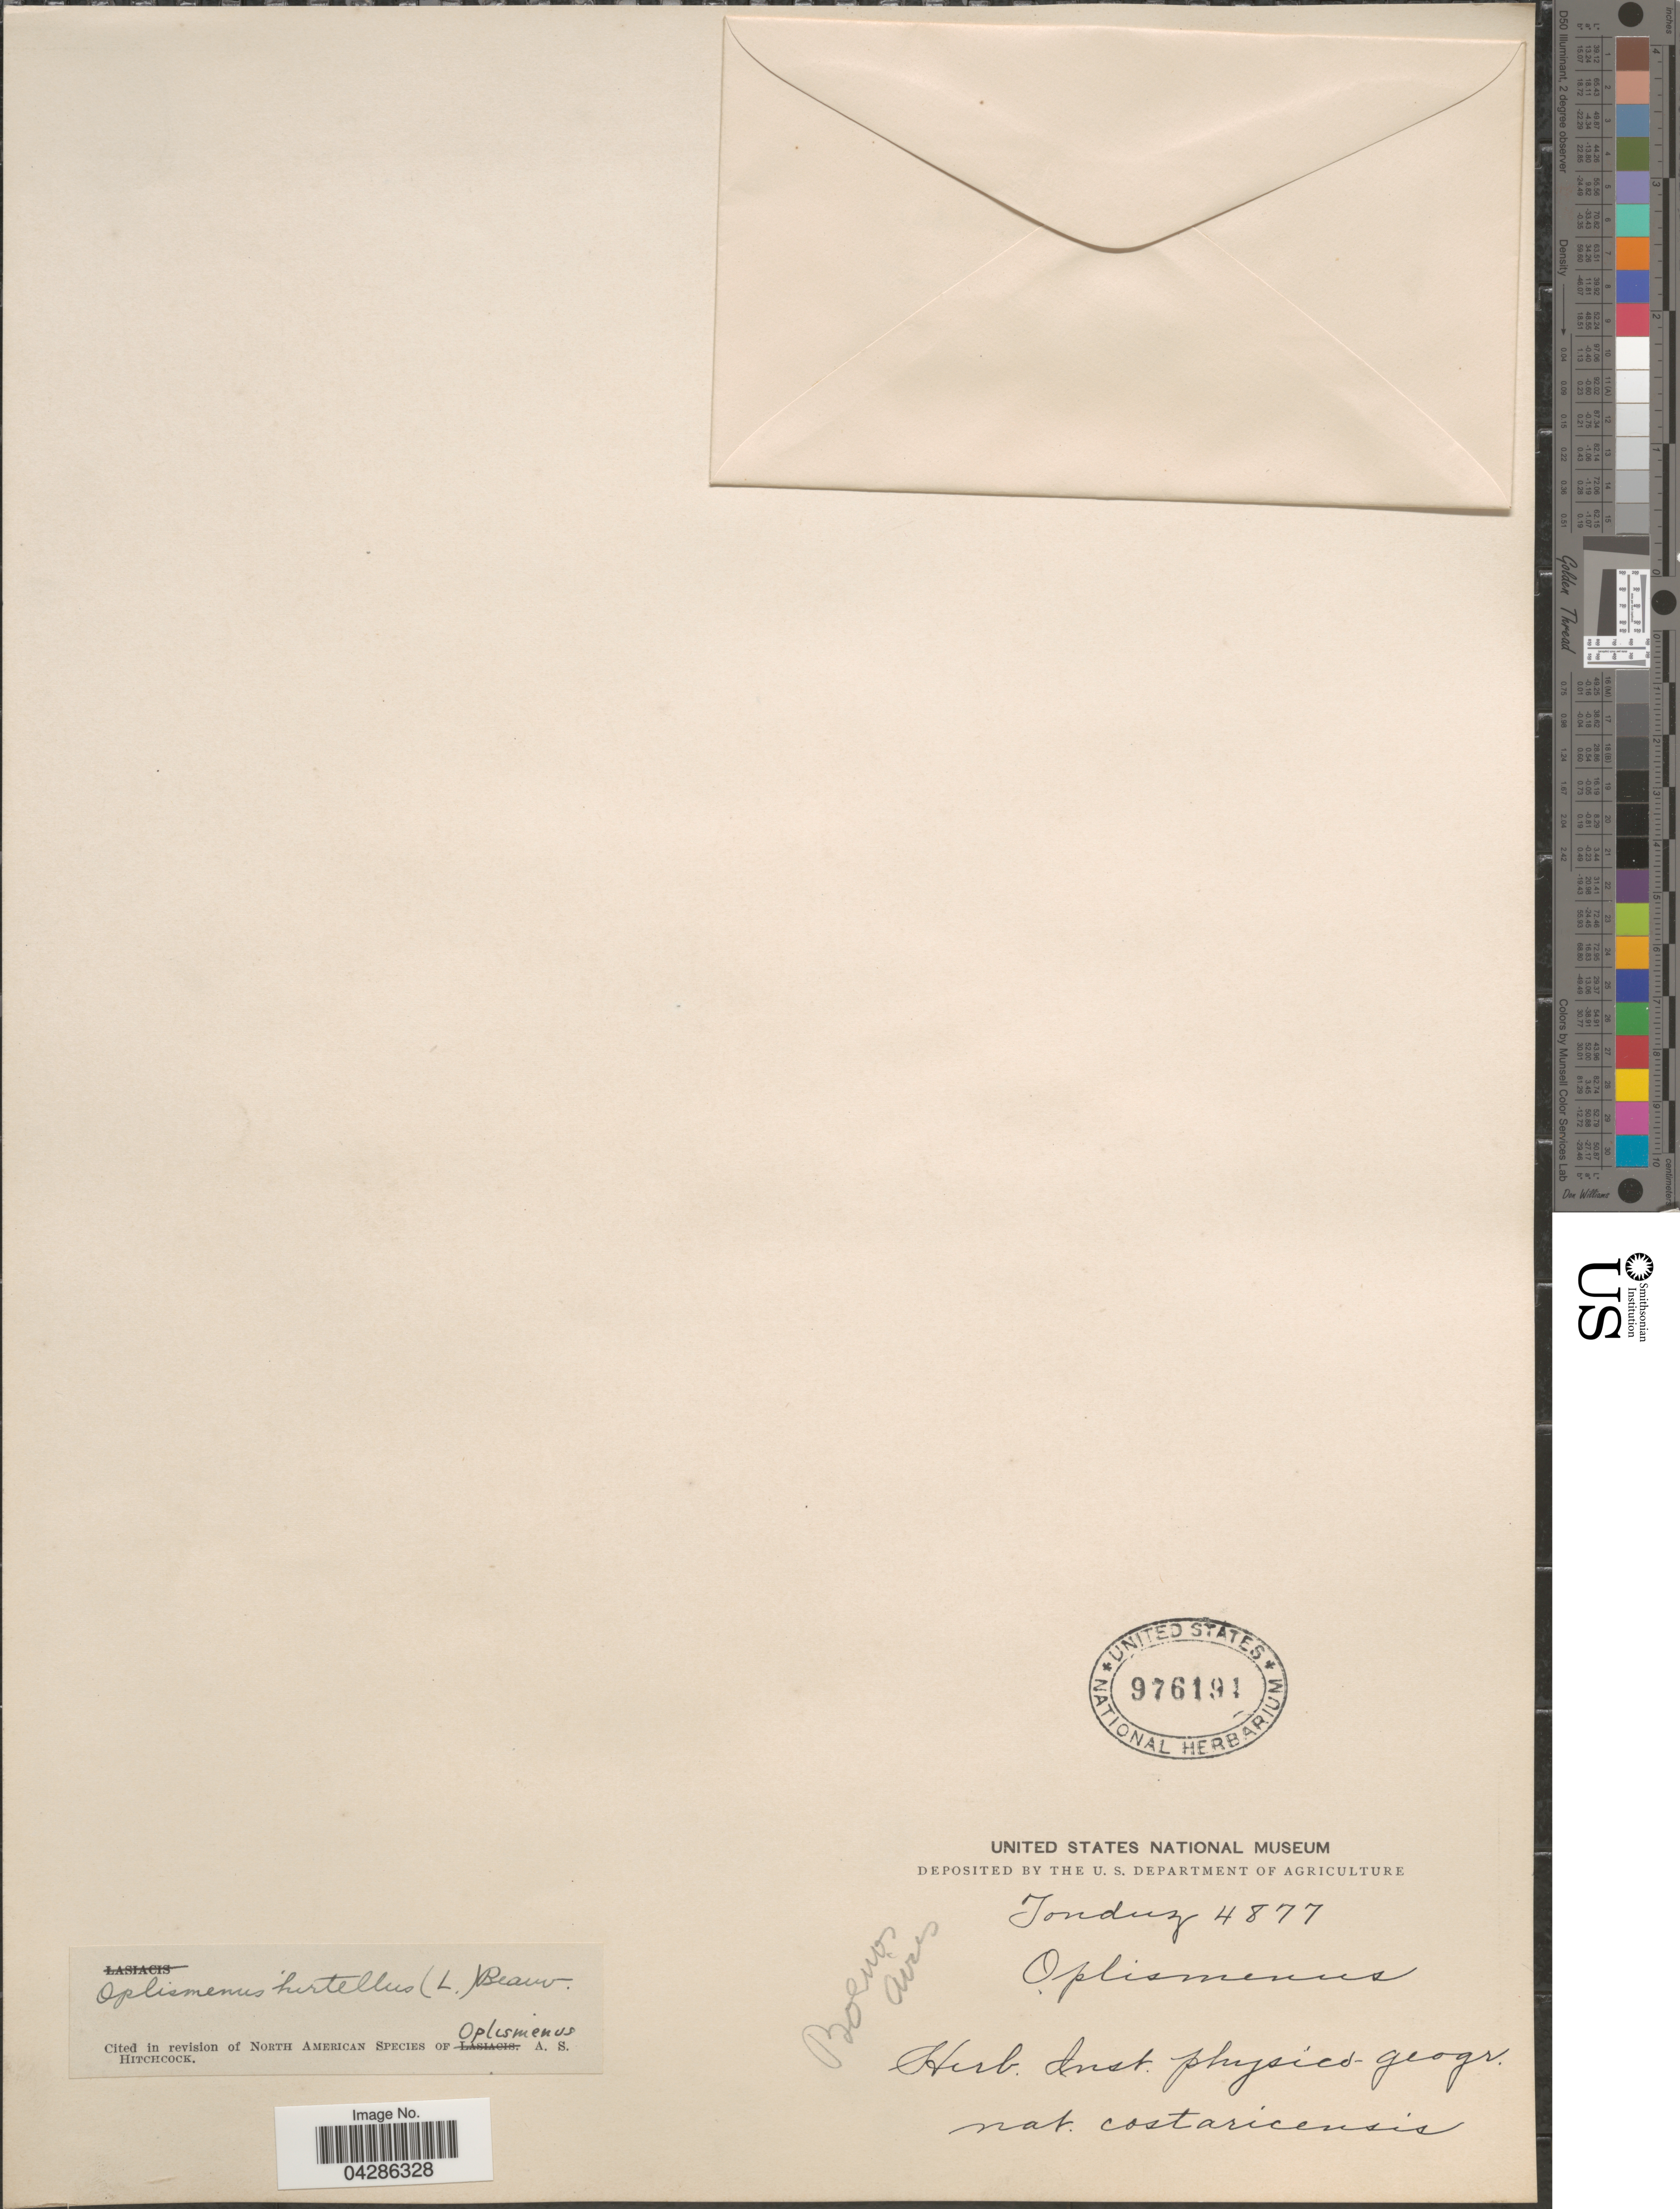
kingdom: Plantae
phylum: Tracheophyta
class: Liliopsida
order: Poales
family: Poaceae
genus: Oplismenus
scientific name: Oplismenus hirtellus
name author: (L.) P. Beauv.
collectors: Tonduz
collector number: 4877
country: Costa Rica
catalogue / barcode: US 976191